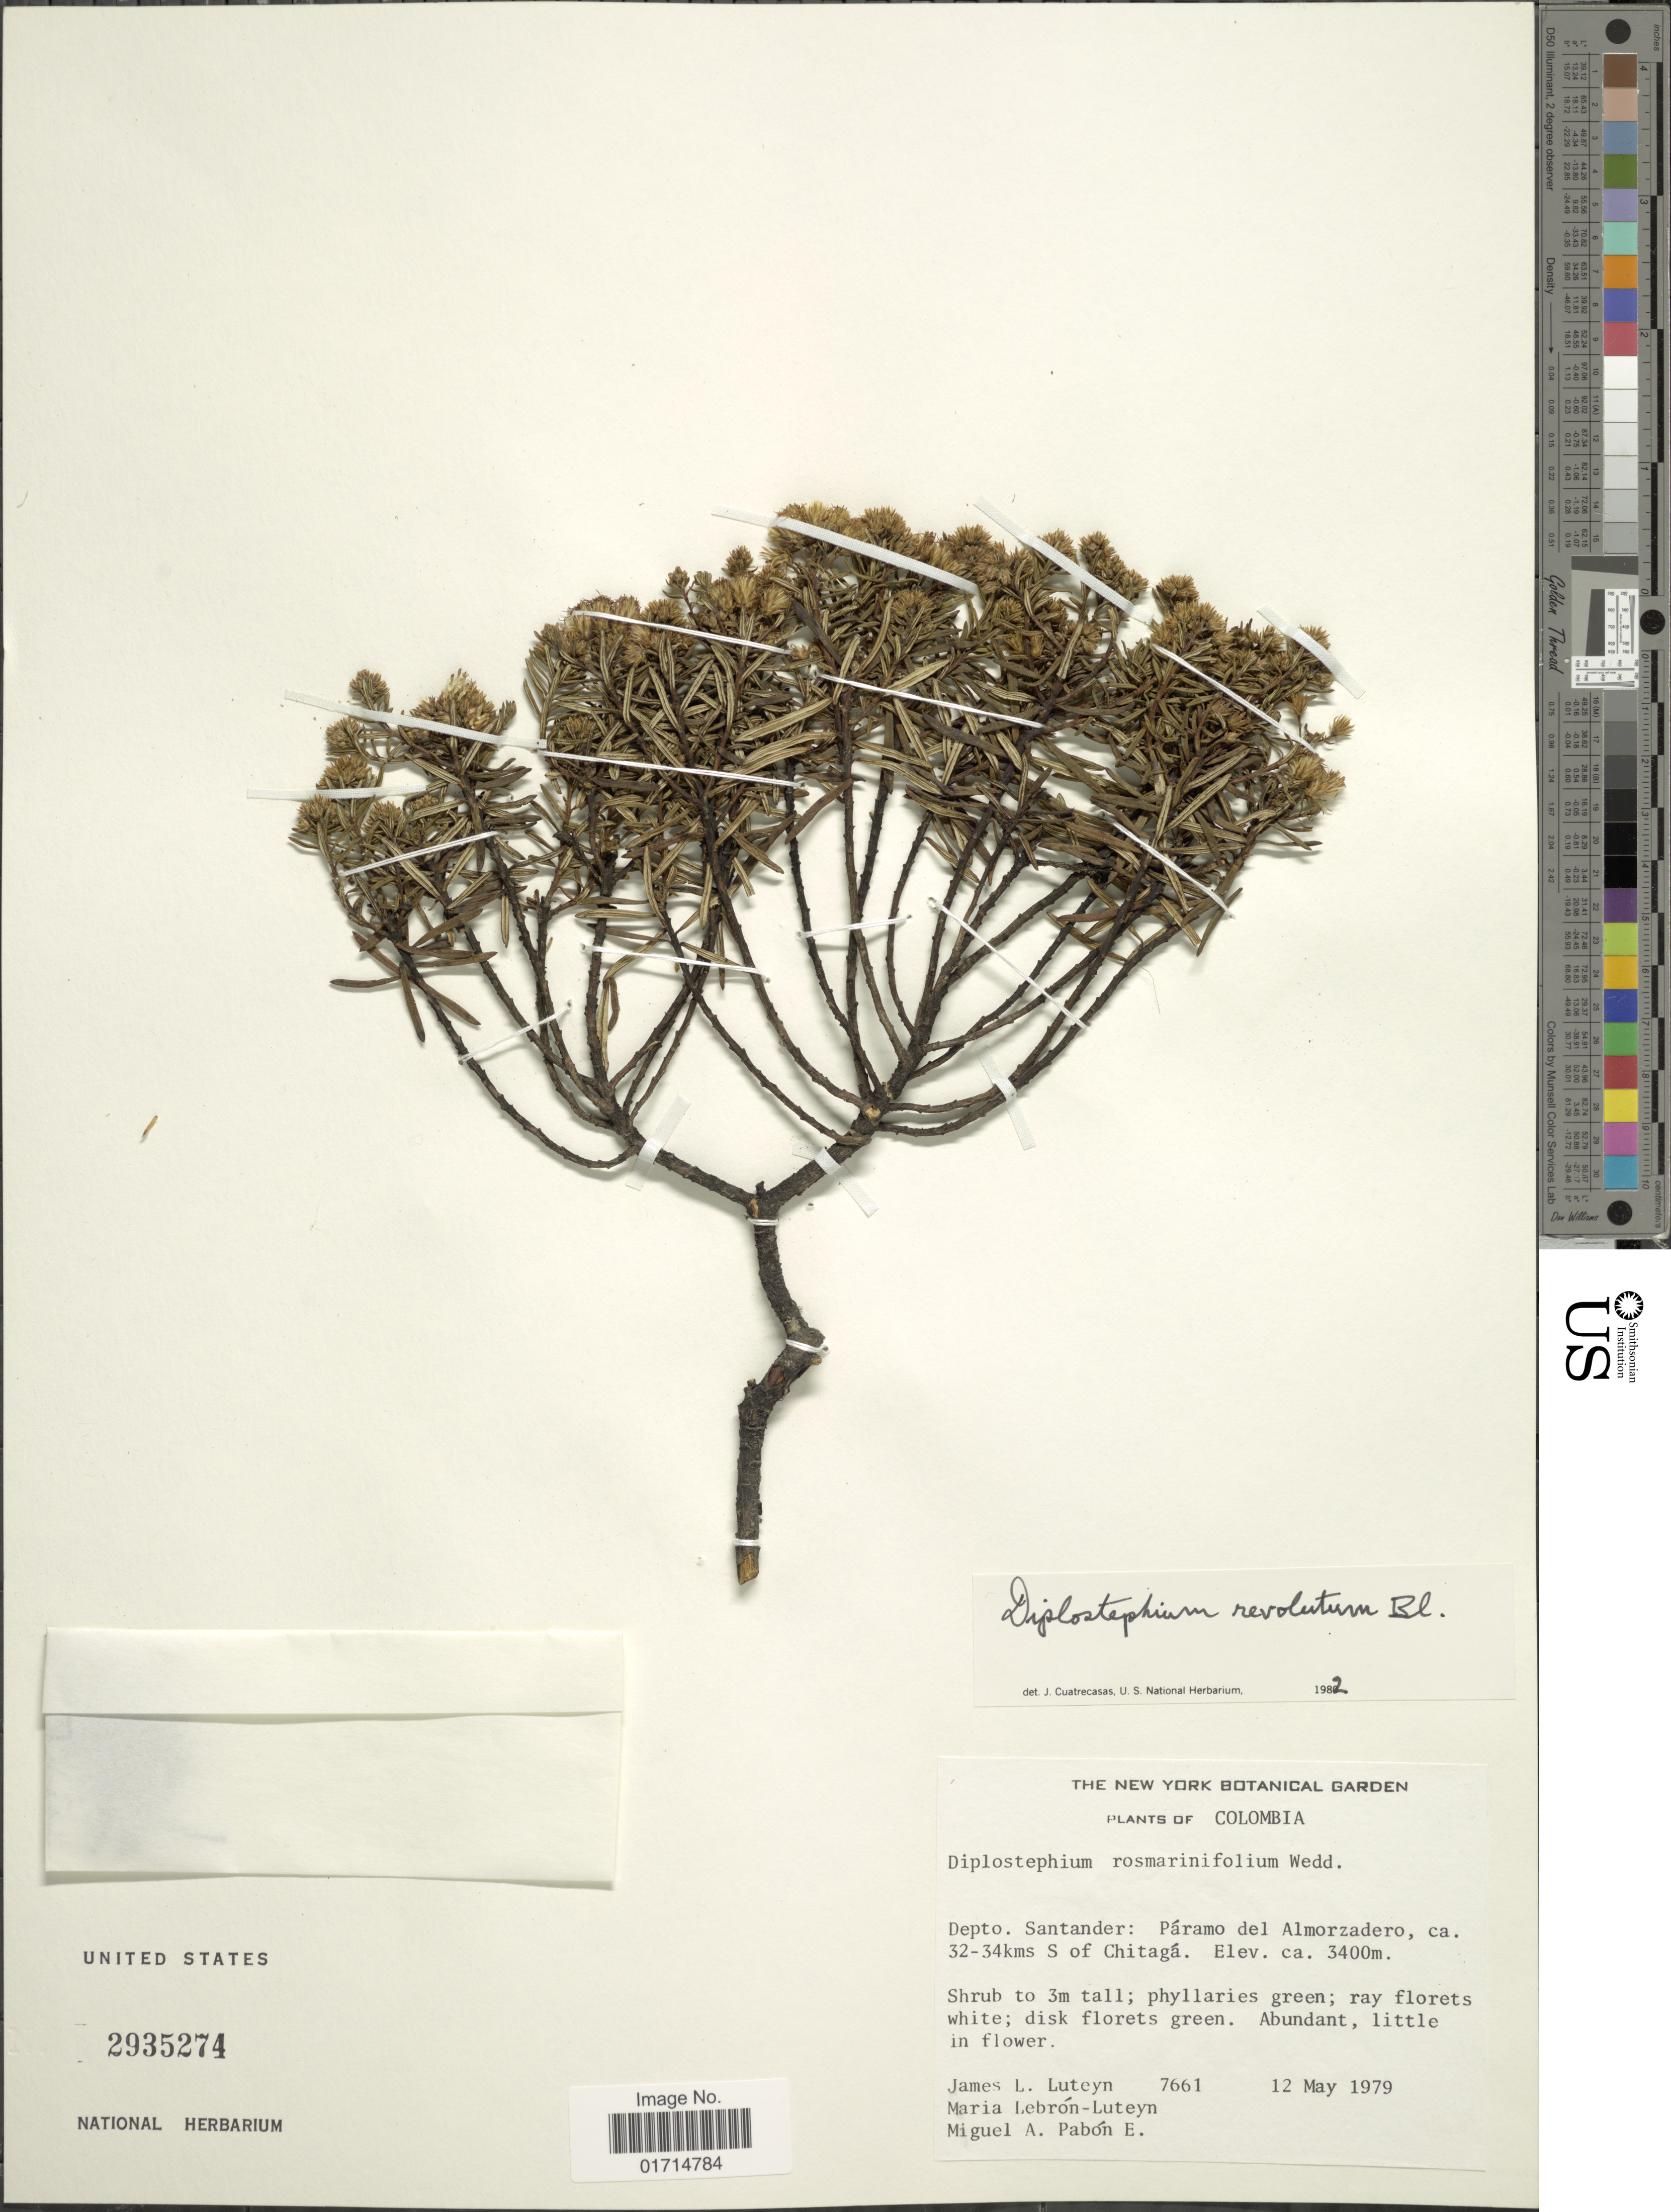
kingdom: Plantae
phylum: Tracheophyta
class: Magnoliopsida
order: Asterales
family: Asteraceae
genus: Diplostephium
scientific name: Diplostephium revolutum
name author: S.F. Blake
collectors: J. L. Luteyn, M. L. Lebrón-Luteyn & M. A. Pabon E.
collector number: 7661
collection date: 1979-05-12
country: Colombia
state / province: Santander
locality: Paramo del Almorzadero, ca. 32-34kms S of Chitaga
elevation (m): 3400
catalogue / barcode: US 2935274